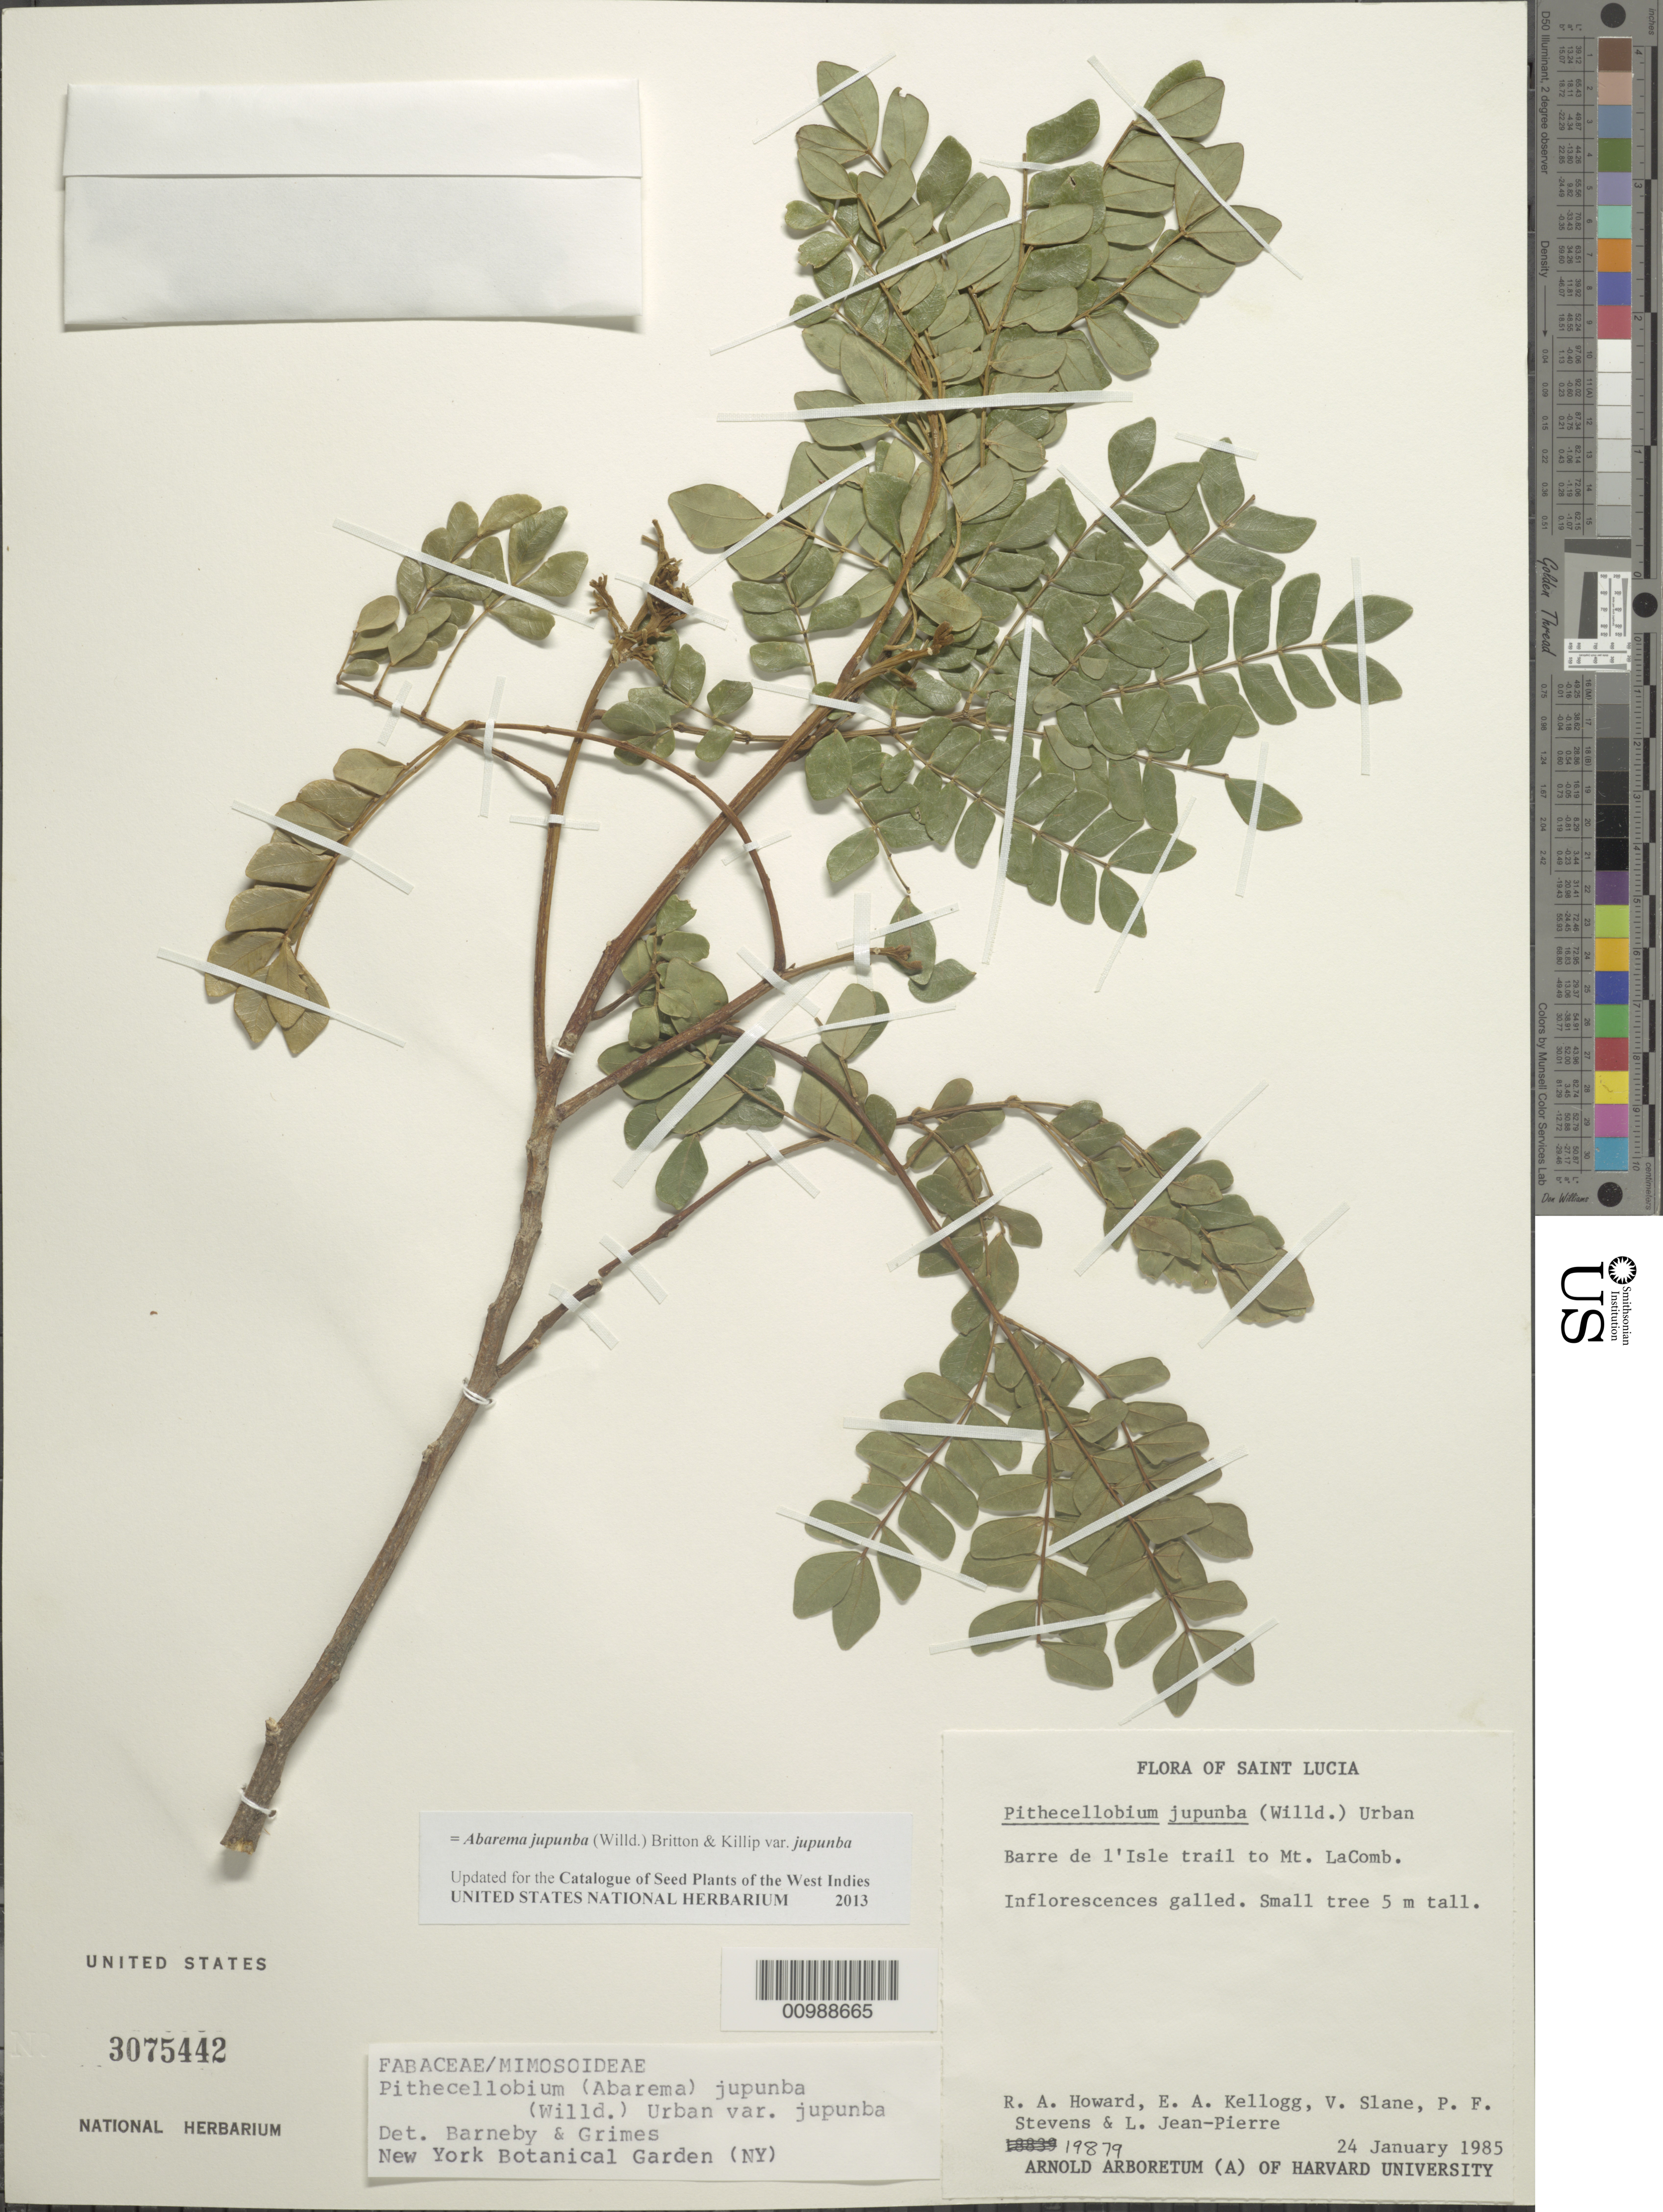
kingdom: Plantae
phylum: Tracheophyta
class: Magnoliopsida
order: Fabales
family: Fabaceae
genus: Abarema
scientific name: Abarema jupunba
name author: (Willd.) Britton & Killip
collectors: R. A. Howard, E. A. Kellogg, V. Slane, P. F. Stevens & L. L. Jean-Pierre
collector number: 19879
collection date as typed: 24 Jan 1985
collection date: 1985-01-24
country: St. Lucia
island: St. Lucia I.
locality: Barre de l'Isle trail to Mt. LaComb.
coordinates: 0 N, 0 E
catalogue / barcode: US 3075442